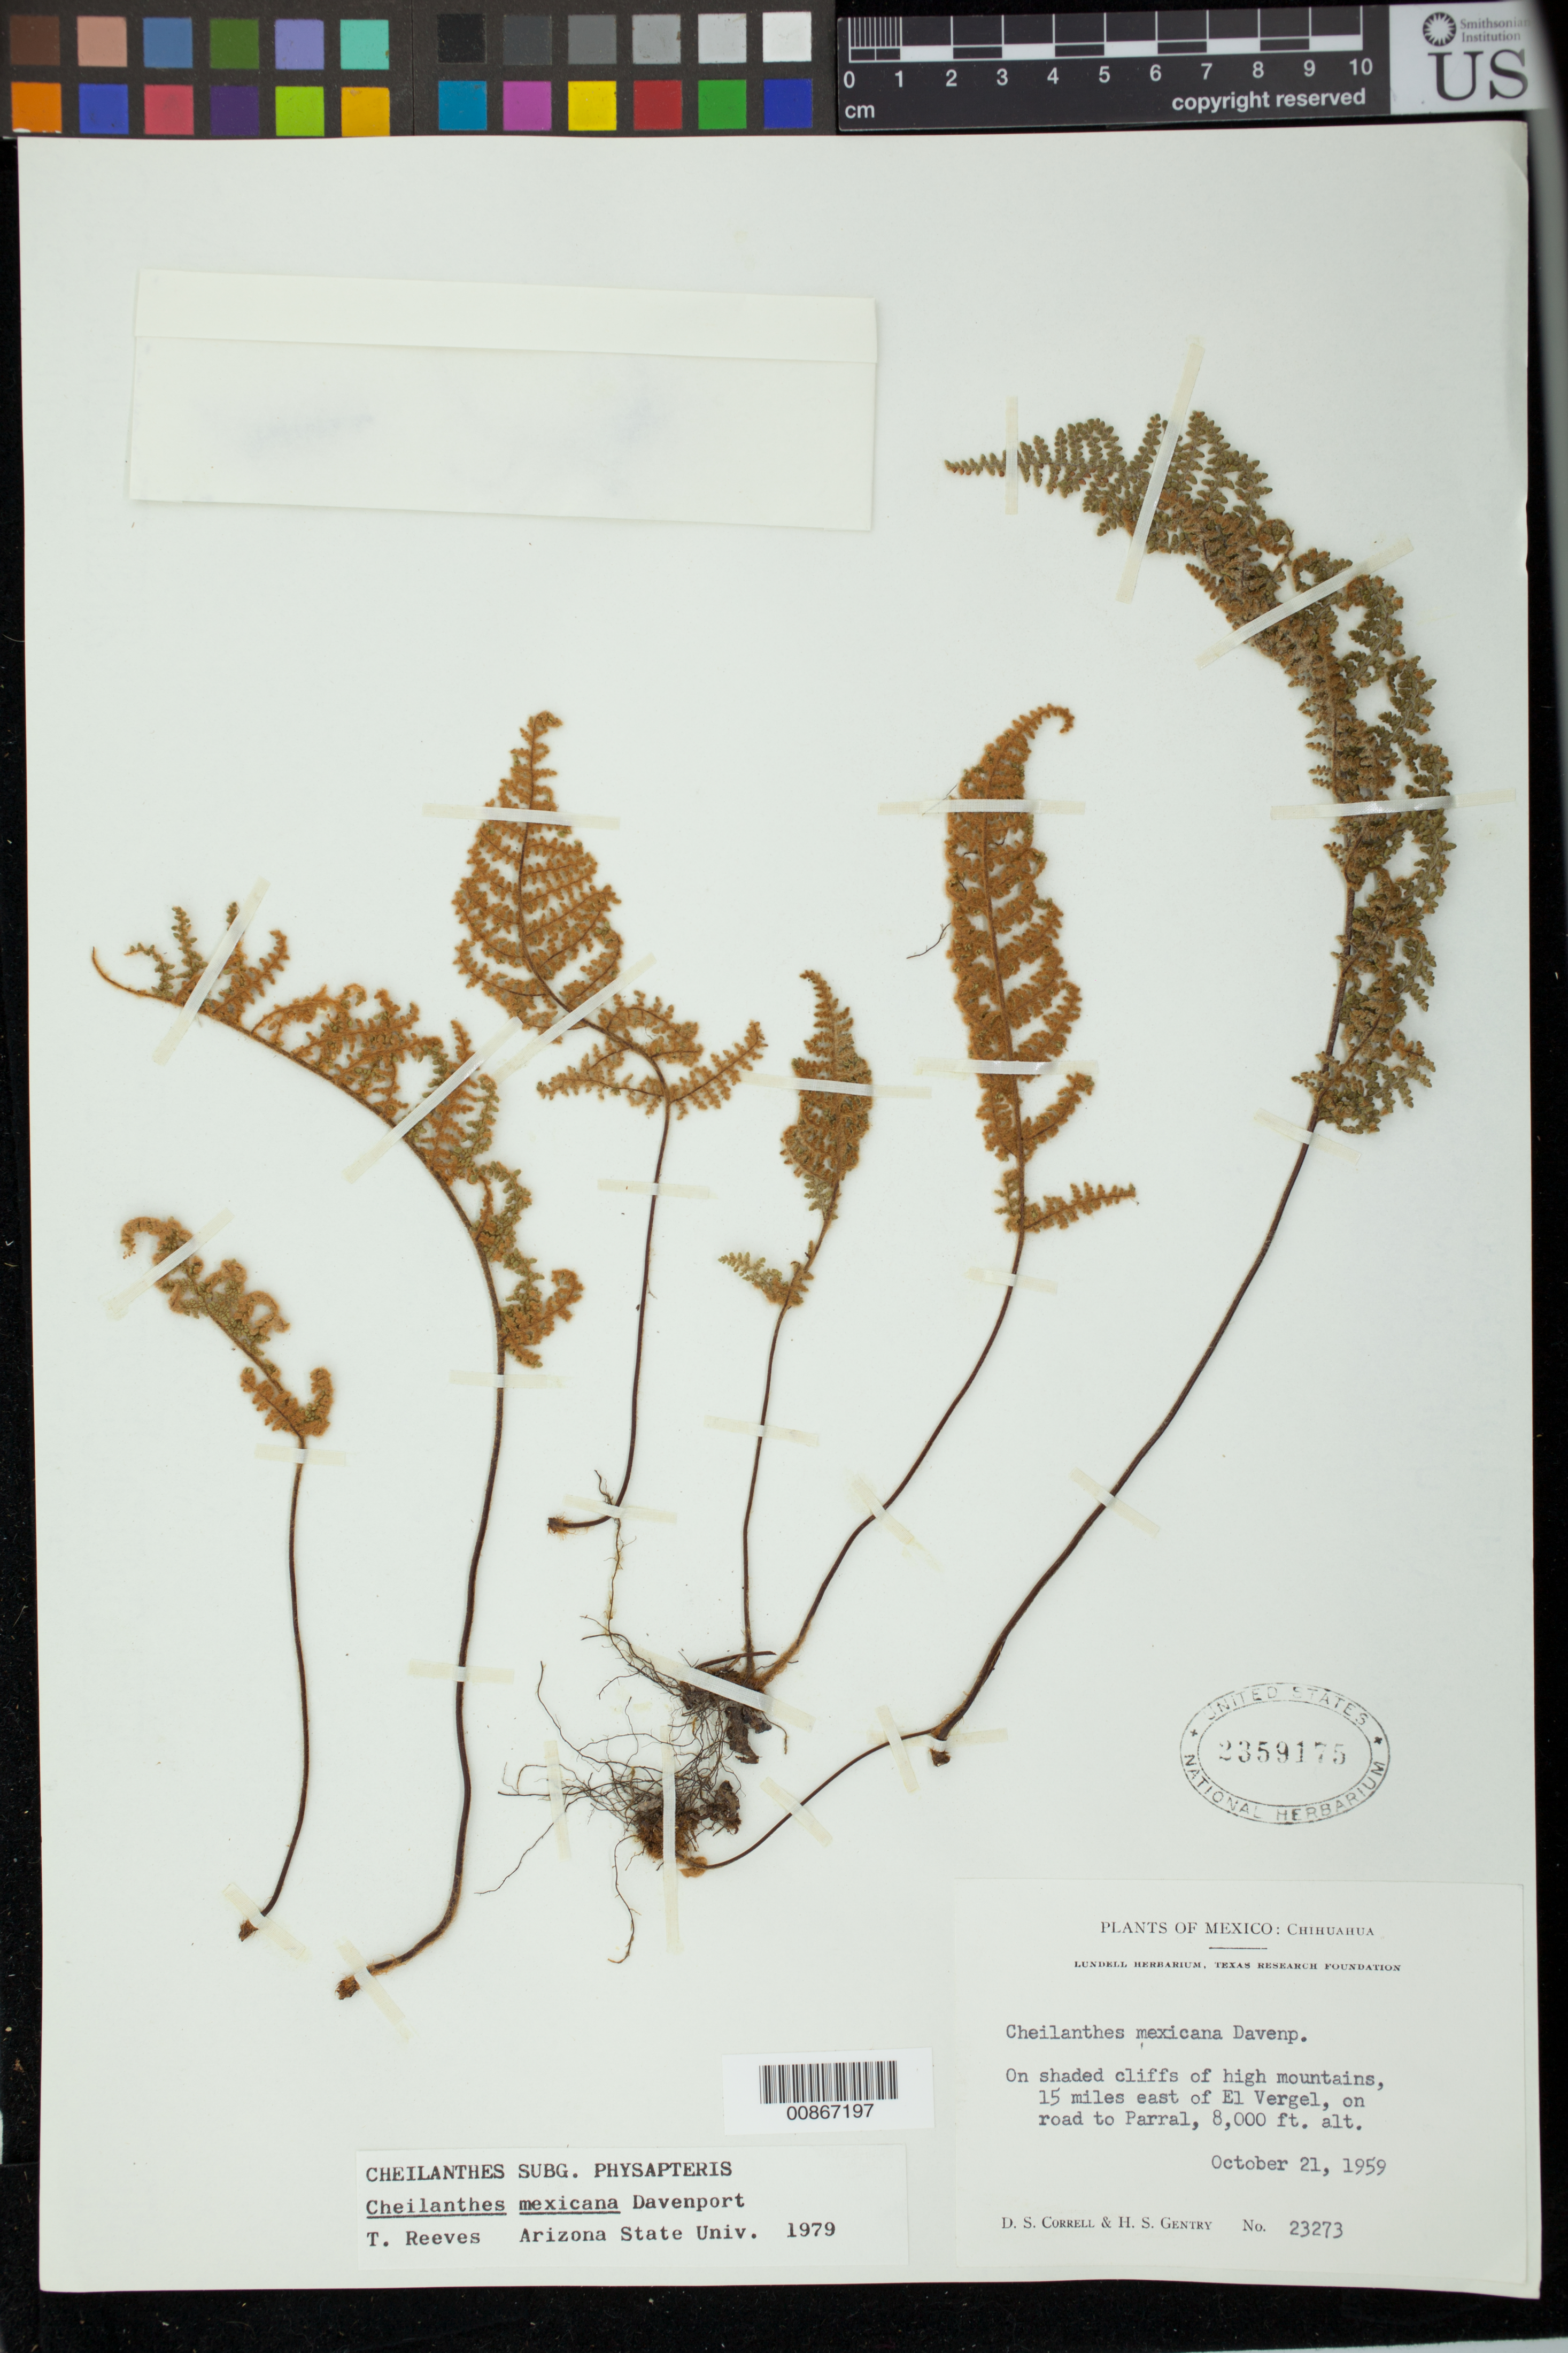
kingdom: Plantae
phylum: Tracheophyta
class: Polypodiopsida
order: Polypodiales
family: Pteridaceae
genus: Myriopteris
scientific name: Myriopteris mexicana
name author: (Davenp.) Grusz & Windham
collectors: D. S. Correll & H. S. Gentry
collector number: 23273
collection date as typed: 21 Oct 1959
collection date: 1959-10-21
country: Mexico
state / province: Chihuahua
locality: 15 miles east of El Vergel, on road to Parral, Chihuahua.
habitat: On shaded cliffs of high mountains.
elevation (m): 2438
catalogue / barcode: US 2359175